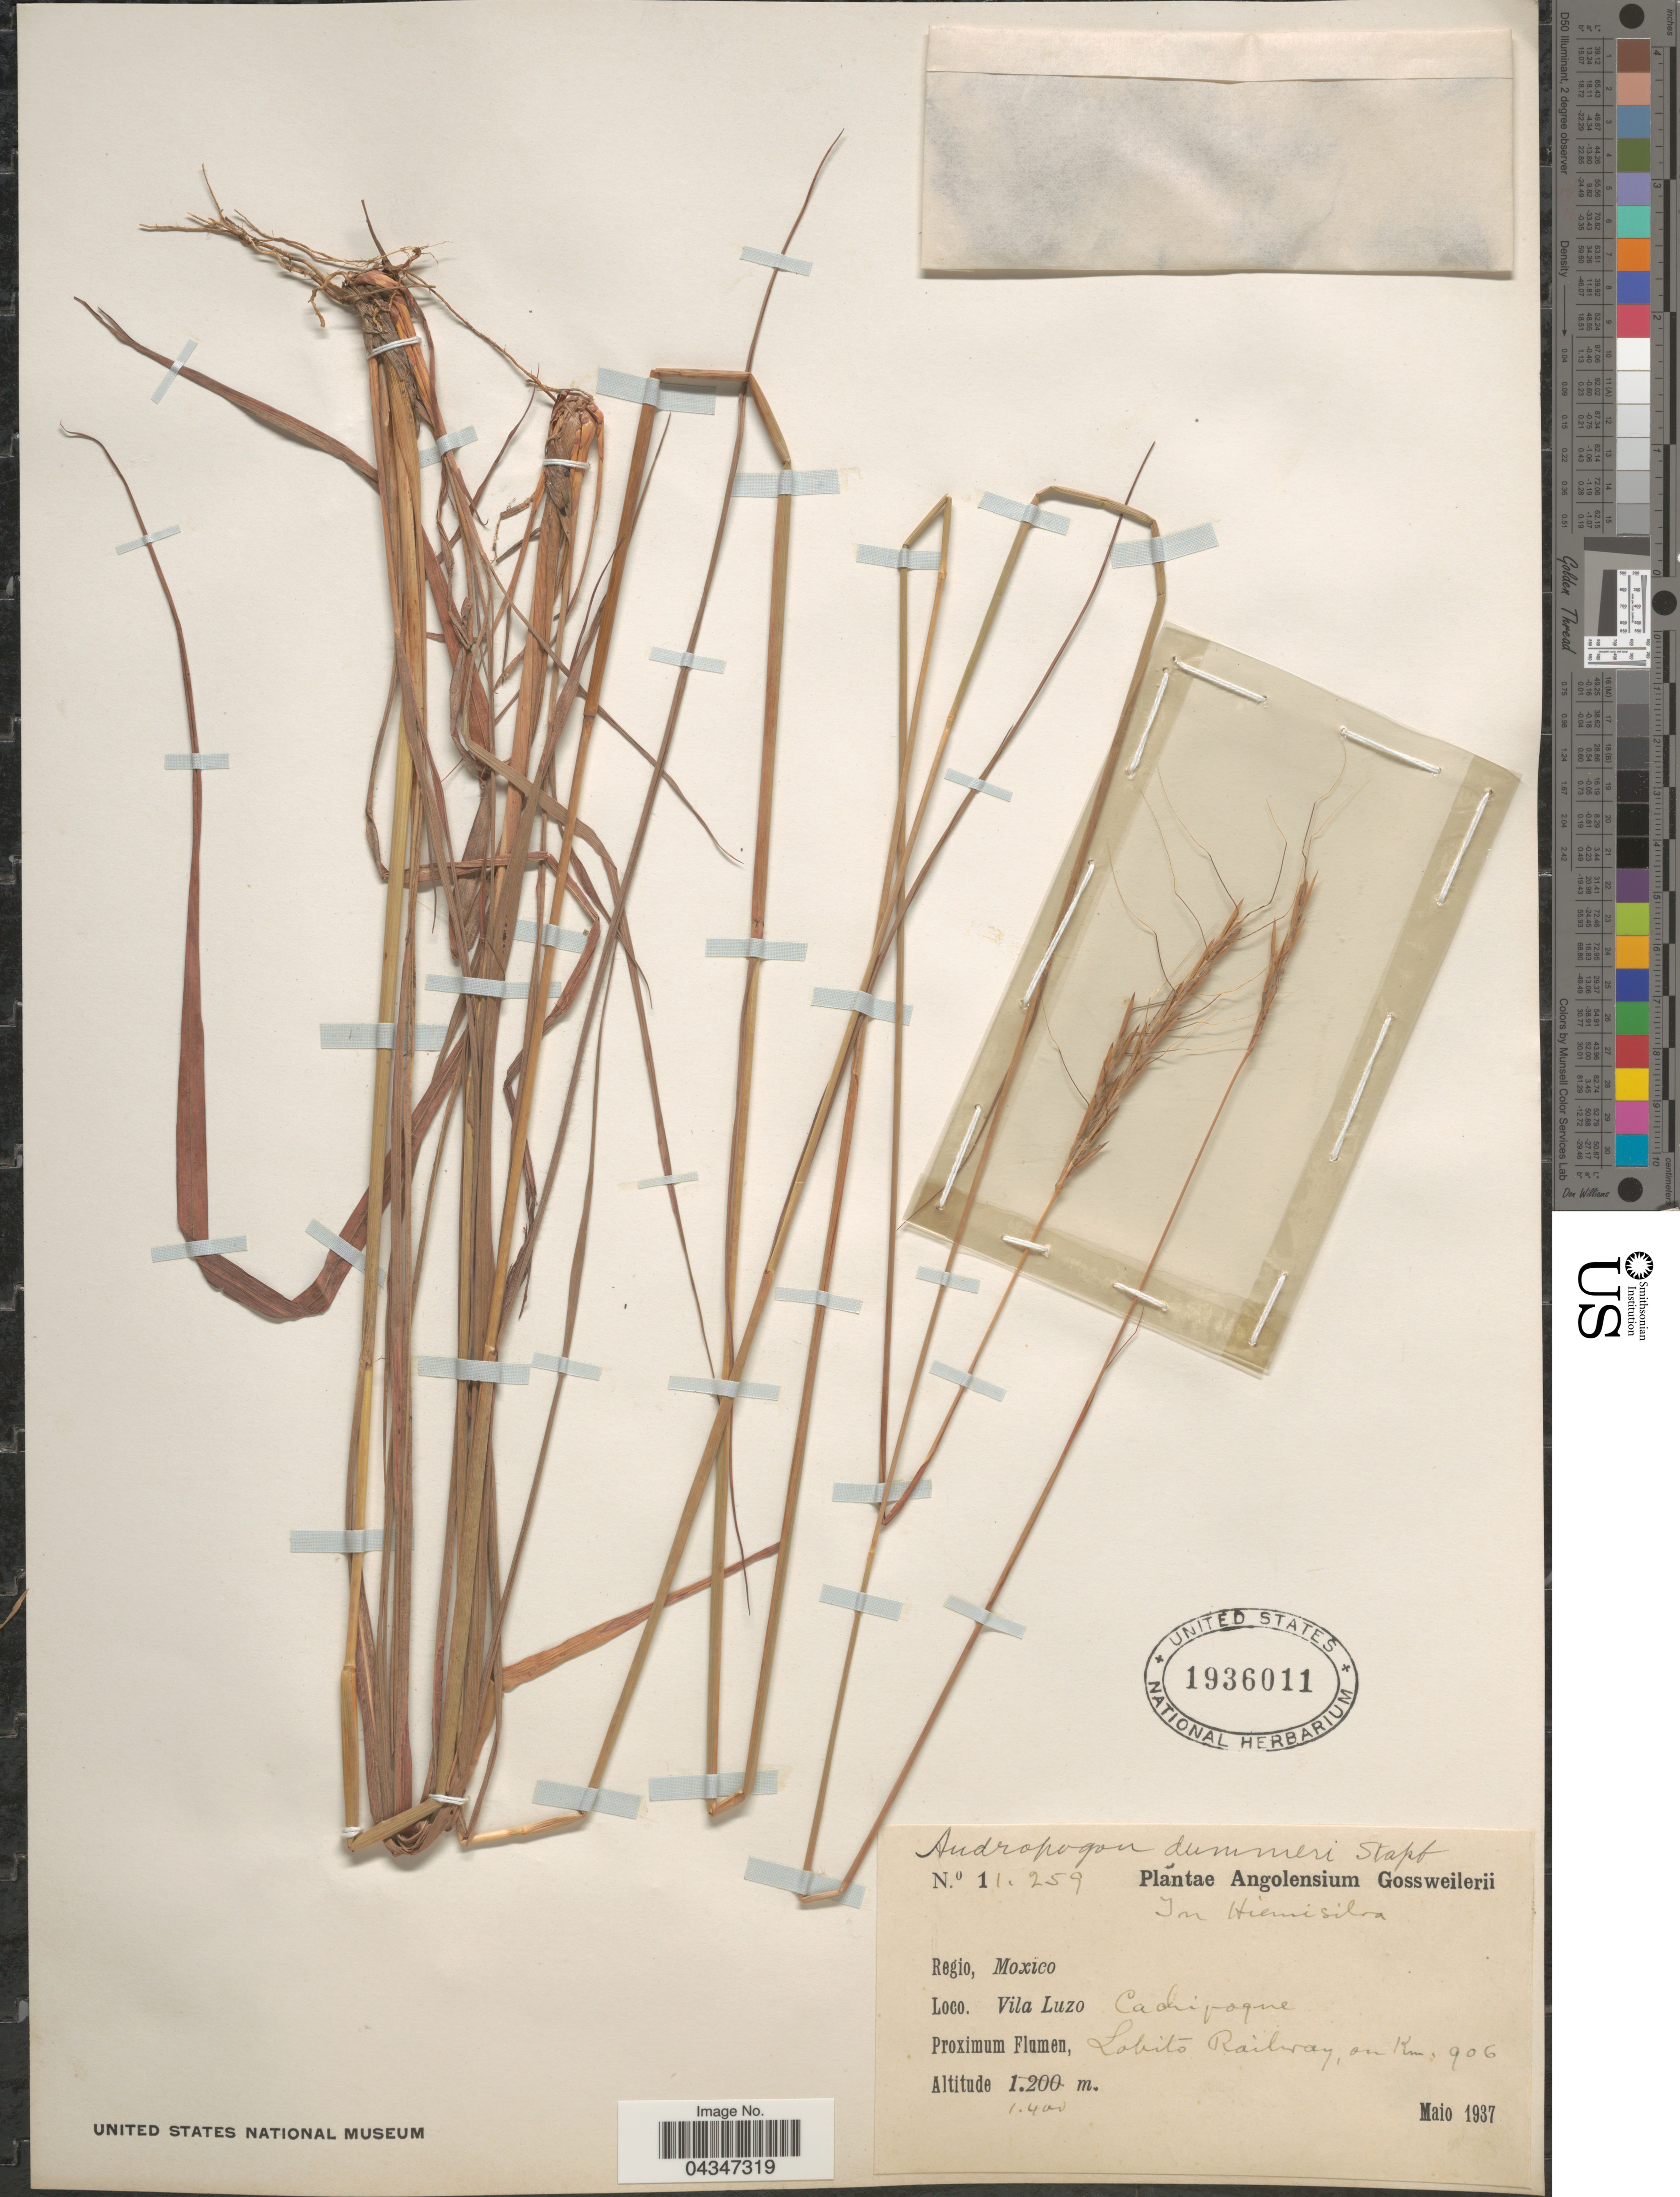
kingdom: Plantae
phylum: Tracheophyta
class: Liliopsida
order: Poales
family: Poaceae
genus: Andropogon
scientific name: Andropogon schirensis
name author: Hochst. ex A. Rich.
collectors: -. Gossweiler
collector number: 11259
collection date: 1937-05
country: Angola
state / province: Moxico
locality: Regio, Moxico. Vila Luzo. Cachipoque. Lobito Railway, on Km. 906.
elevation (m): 1400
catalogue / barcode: US 1936011